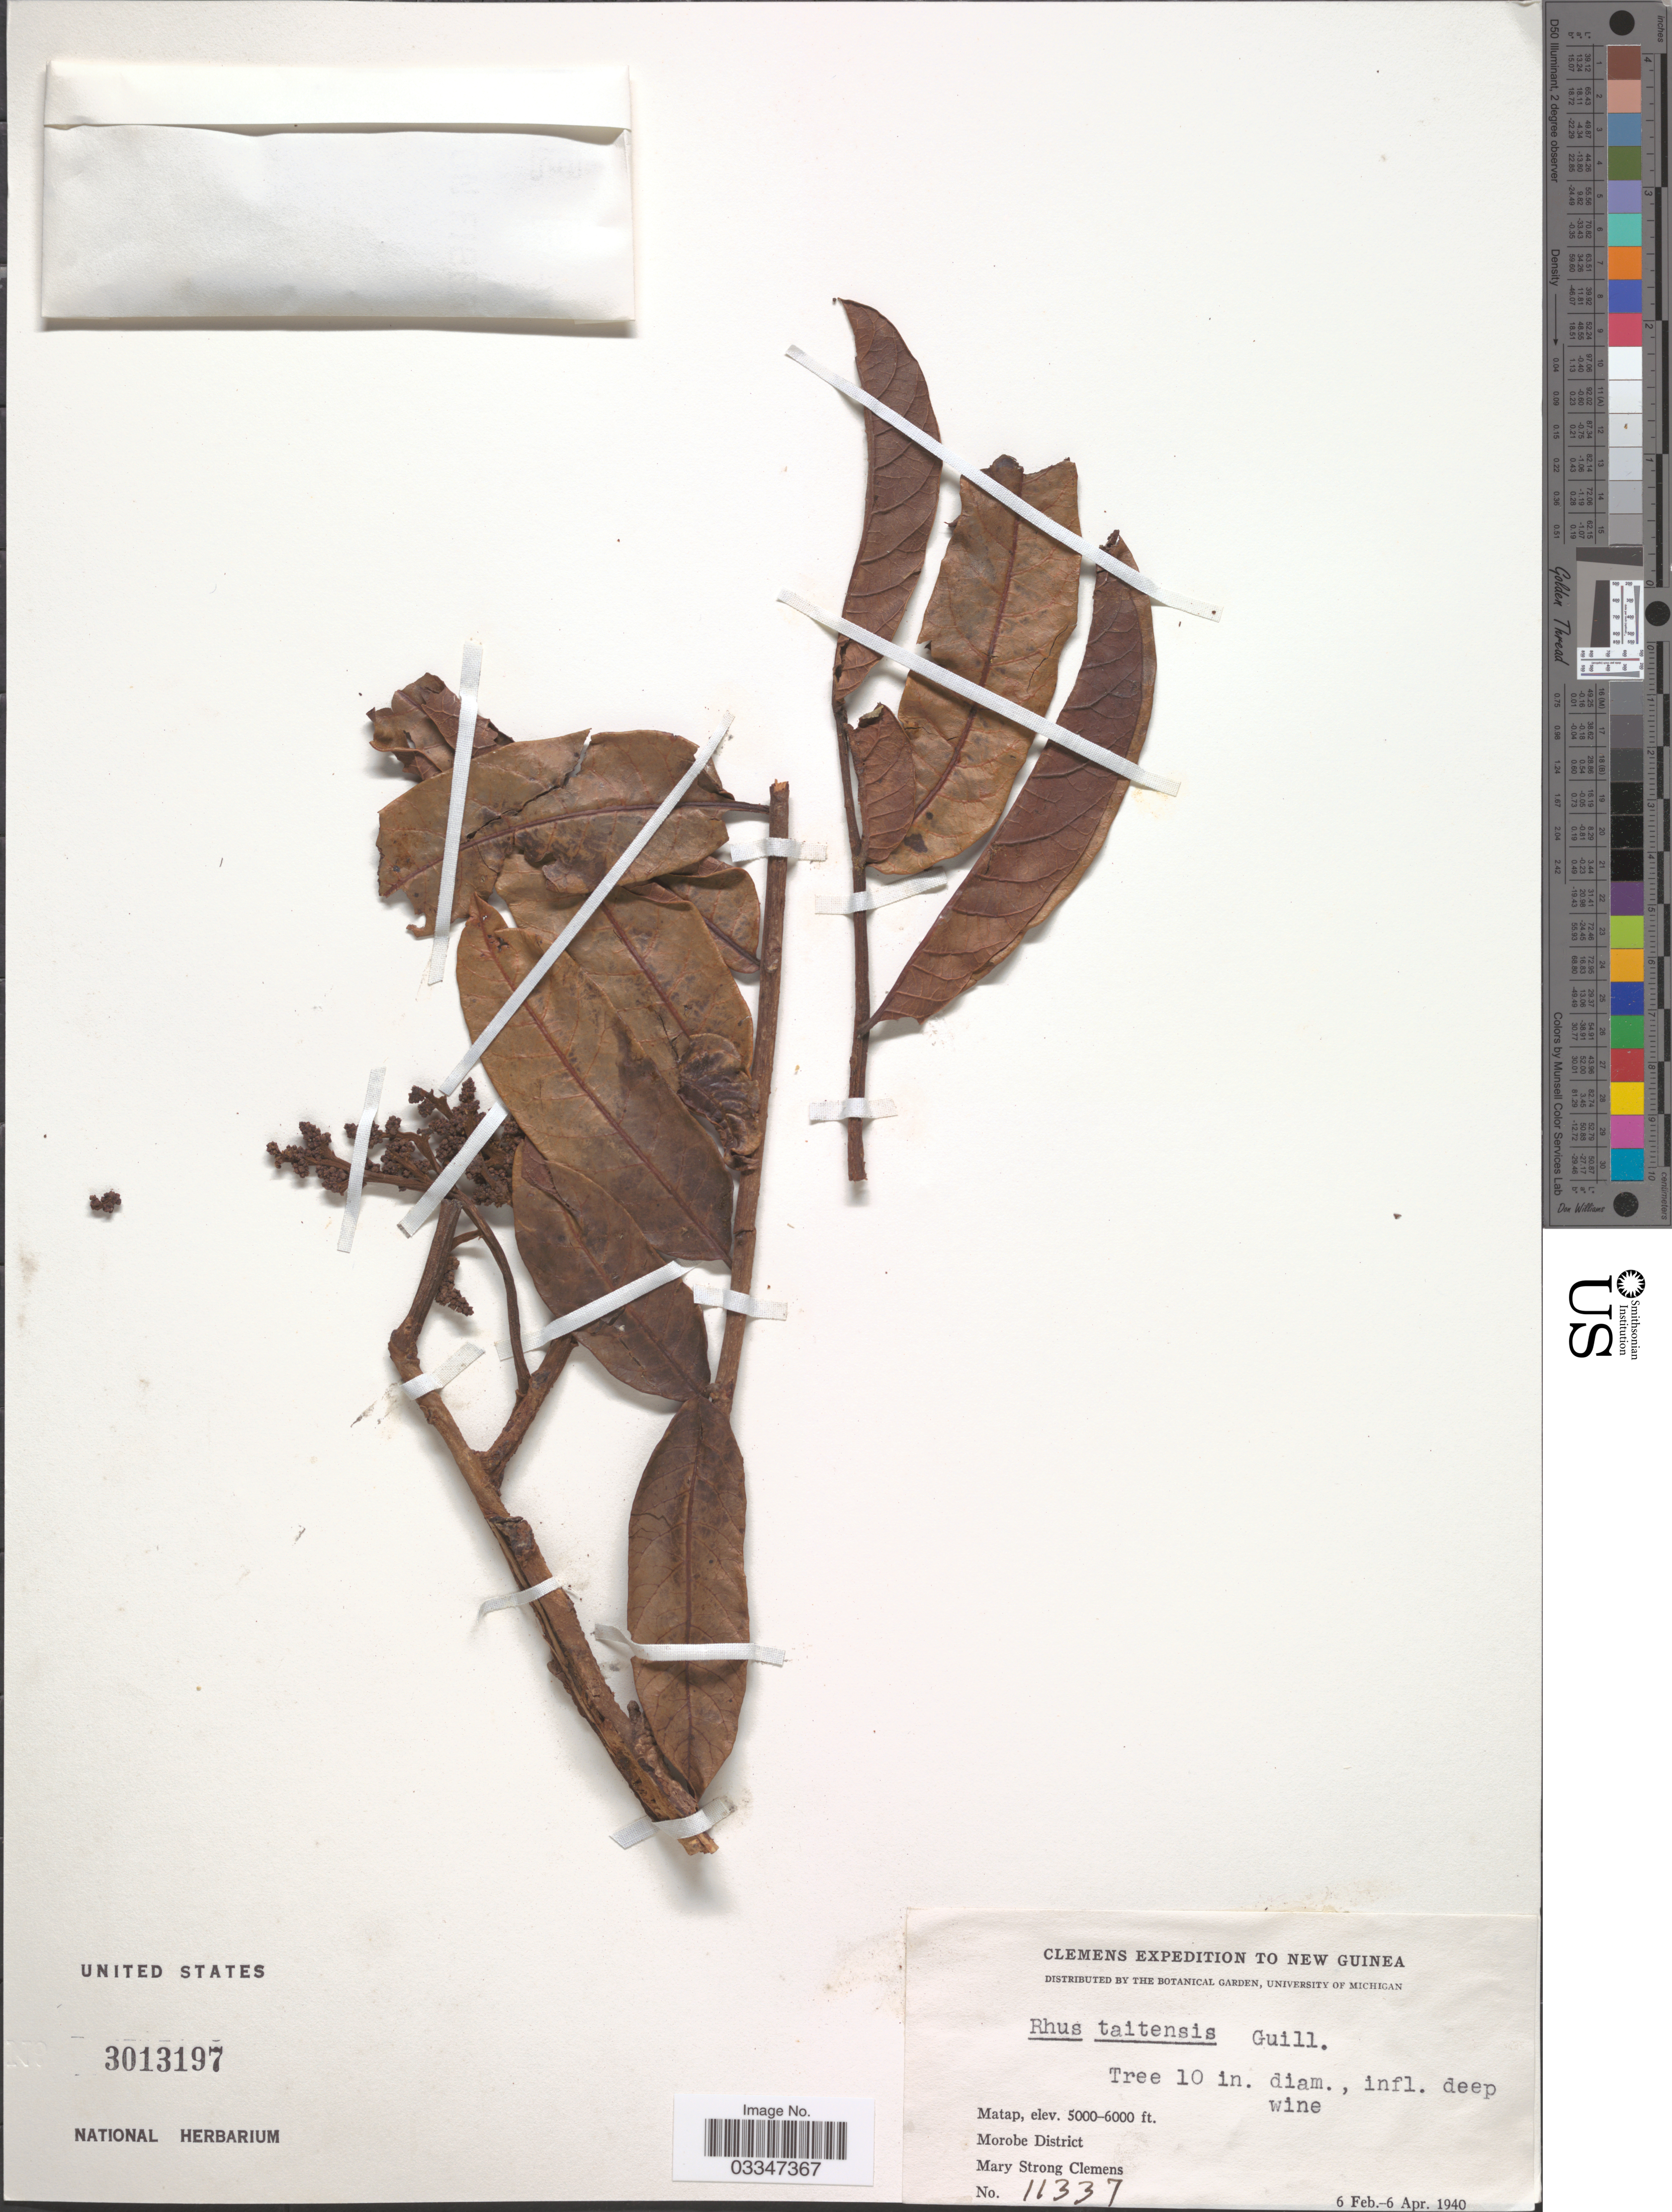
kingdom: Plantae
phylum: Tracheophyta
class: Magnoliopsida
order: Sapindales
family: Anacardiaceae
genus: Rhus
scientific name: Rhus taitensis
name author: Guill.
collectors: M. S. Clemens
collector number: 11337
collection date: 1940-02-06/1940-04-06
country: Papua New Guinea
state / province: Morobe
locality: New Guinea. Matap. Morobe District.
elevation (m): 1524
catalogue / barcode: US 3013197